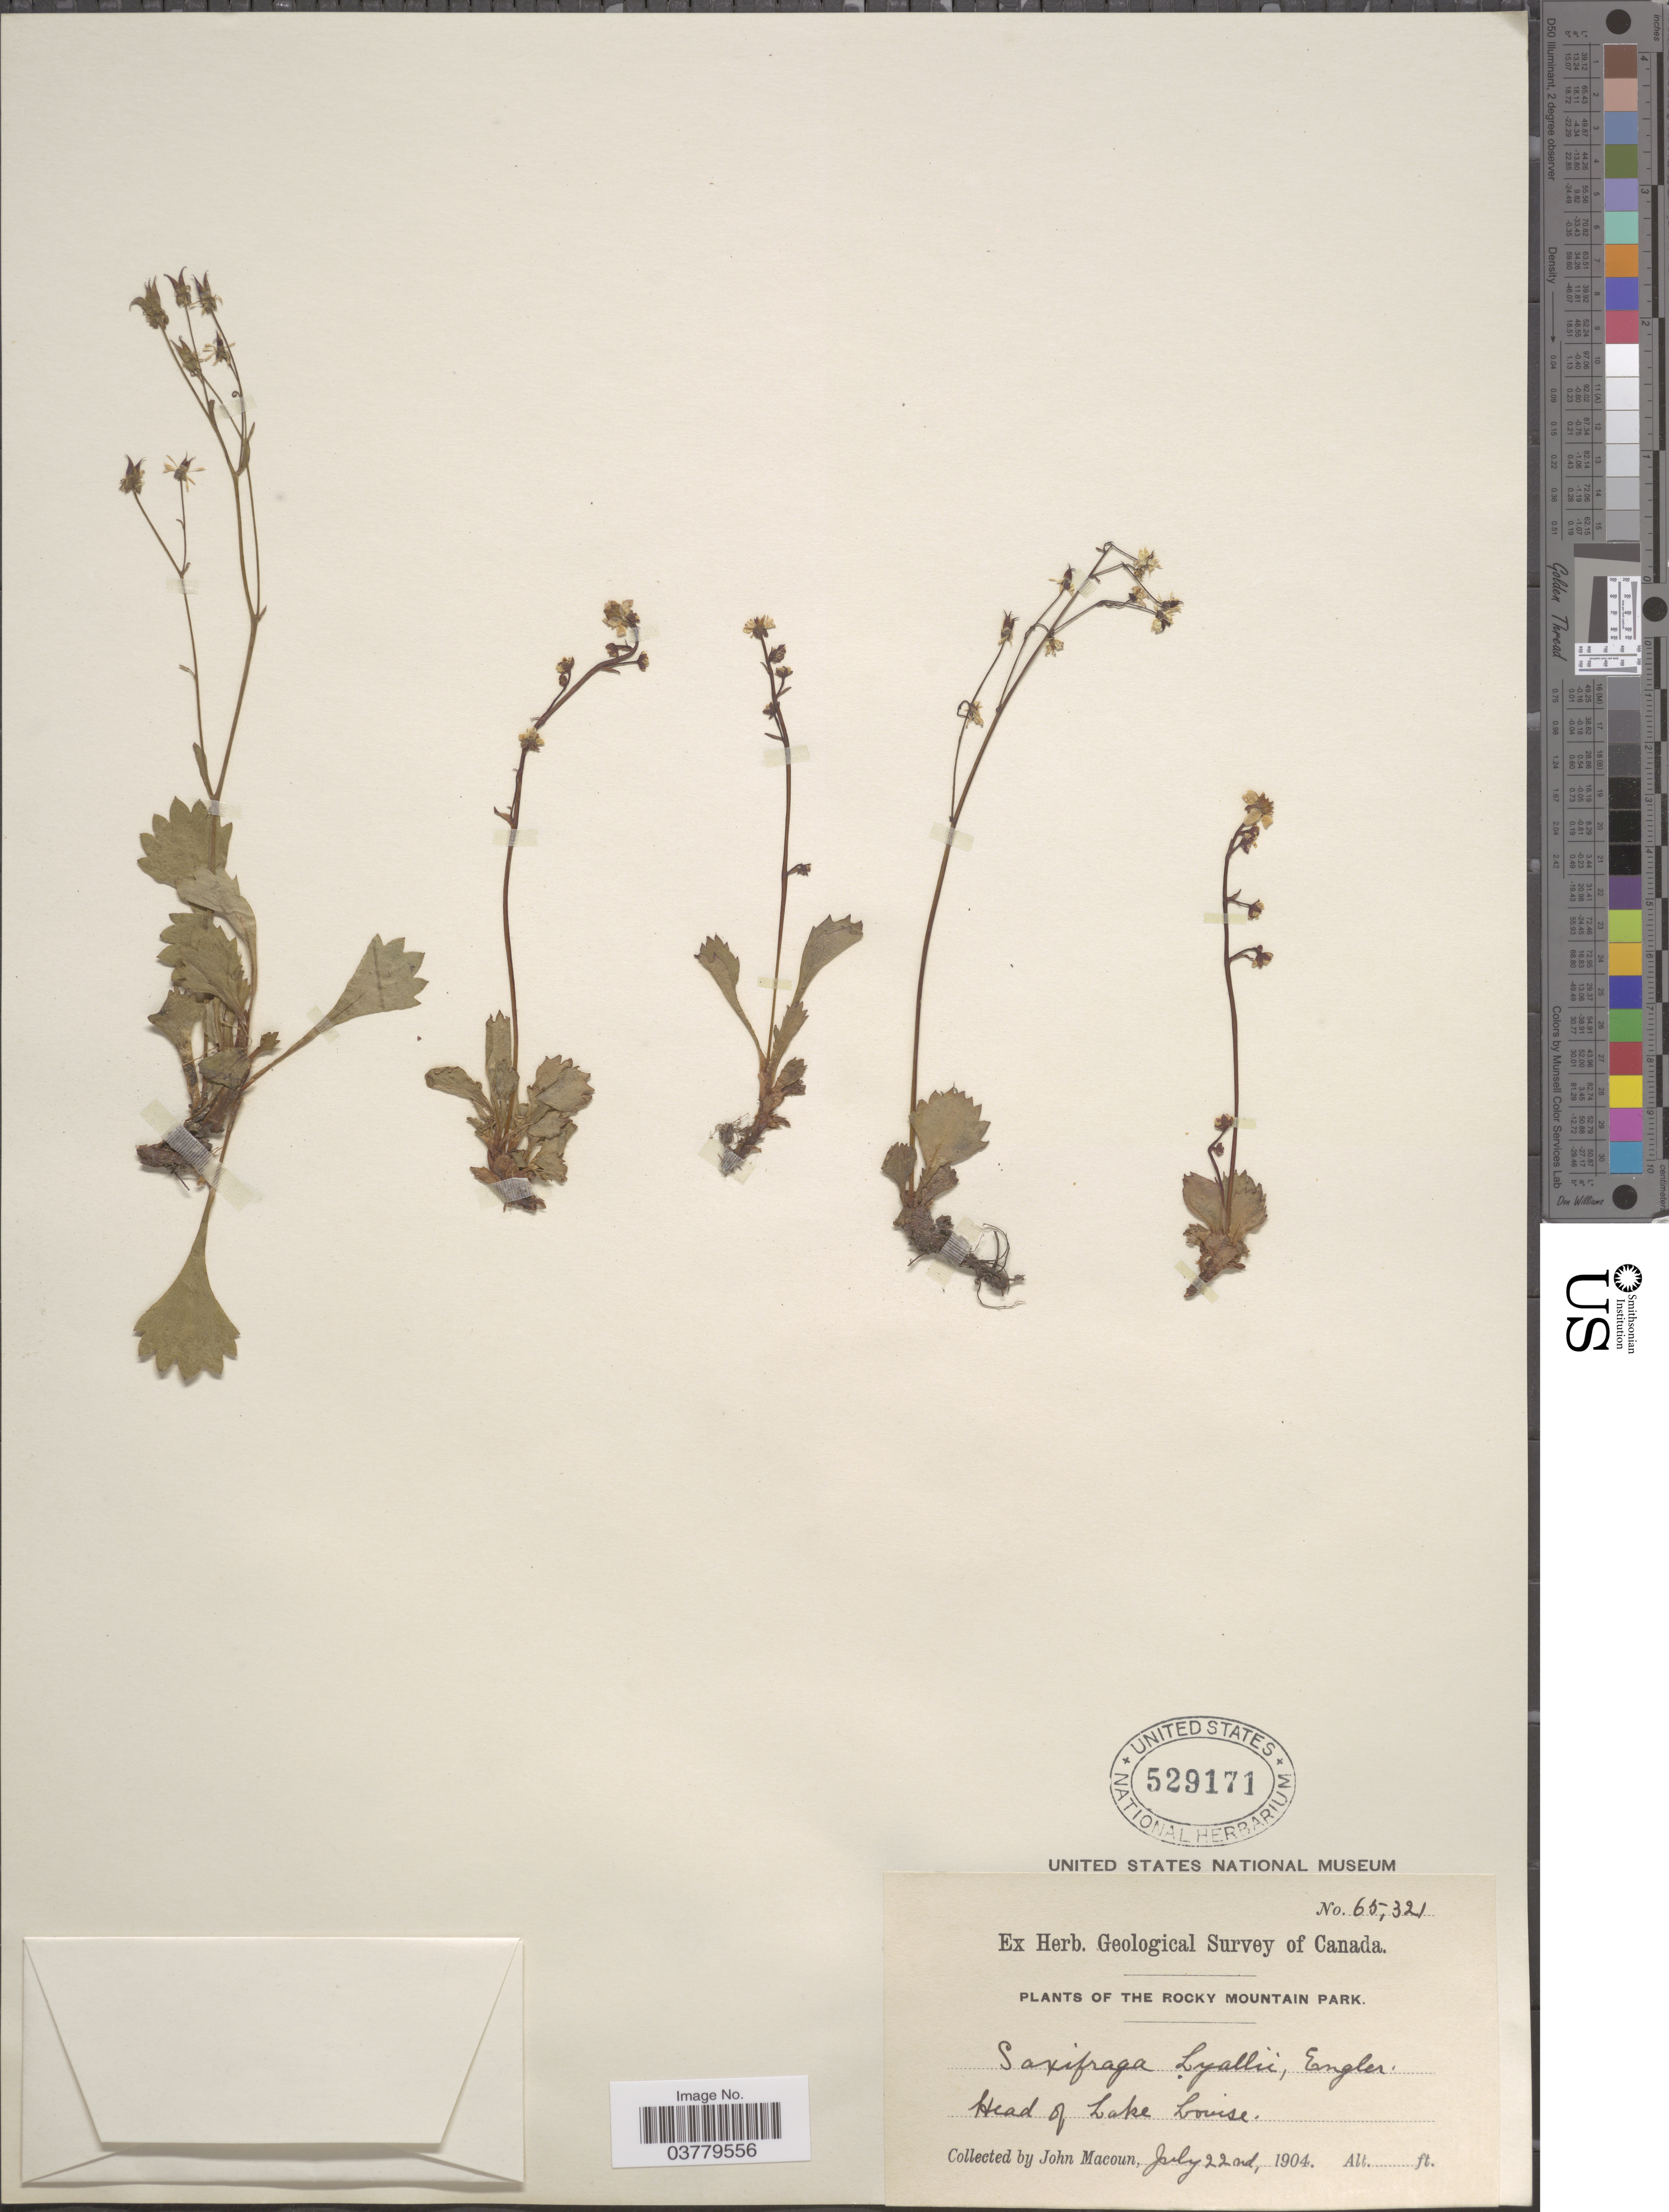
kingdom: Plantae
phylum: Tracheophyta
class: Magnoliopsida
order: Saxifragales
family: Saxifragaceae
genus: Micranthes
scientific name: Micranthes lyalii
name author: (Engl.) Small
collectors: J. Macoun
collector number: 65321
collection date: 1904-07-22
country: Canada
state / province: Alberta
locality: The Rocky Mountain Park. Head of Lake Louise.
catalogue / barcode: US 529171